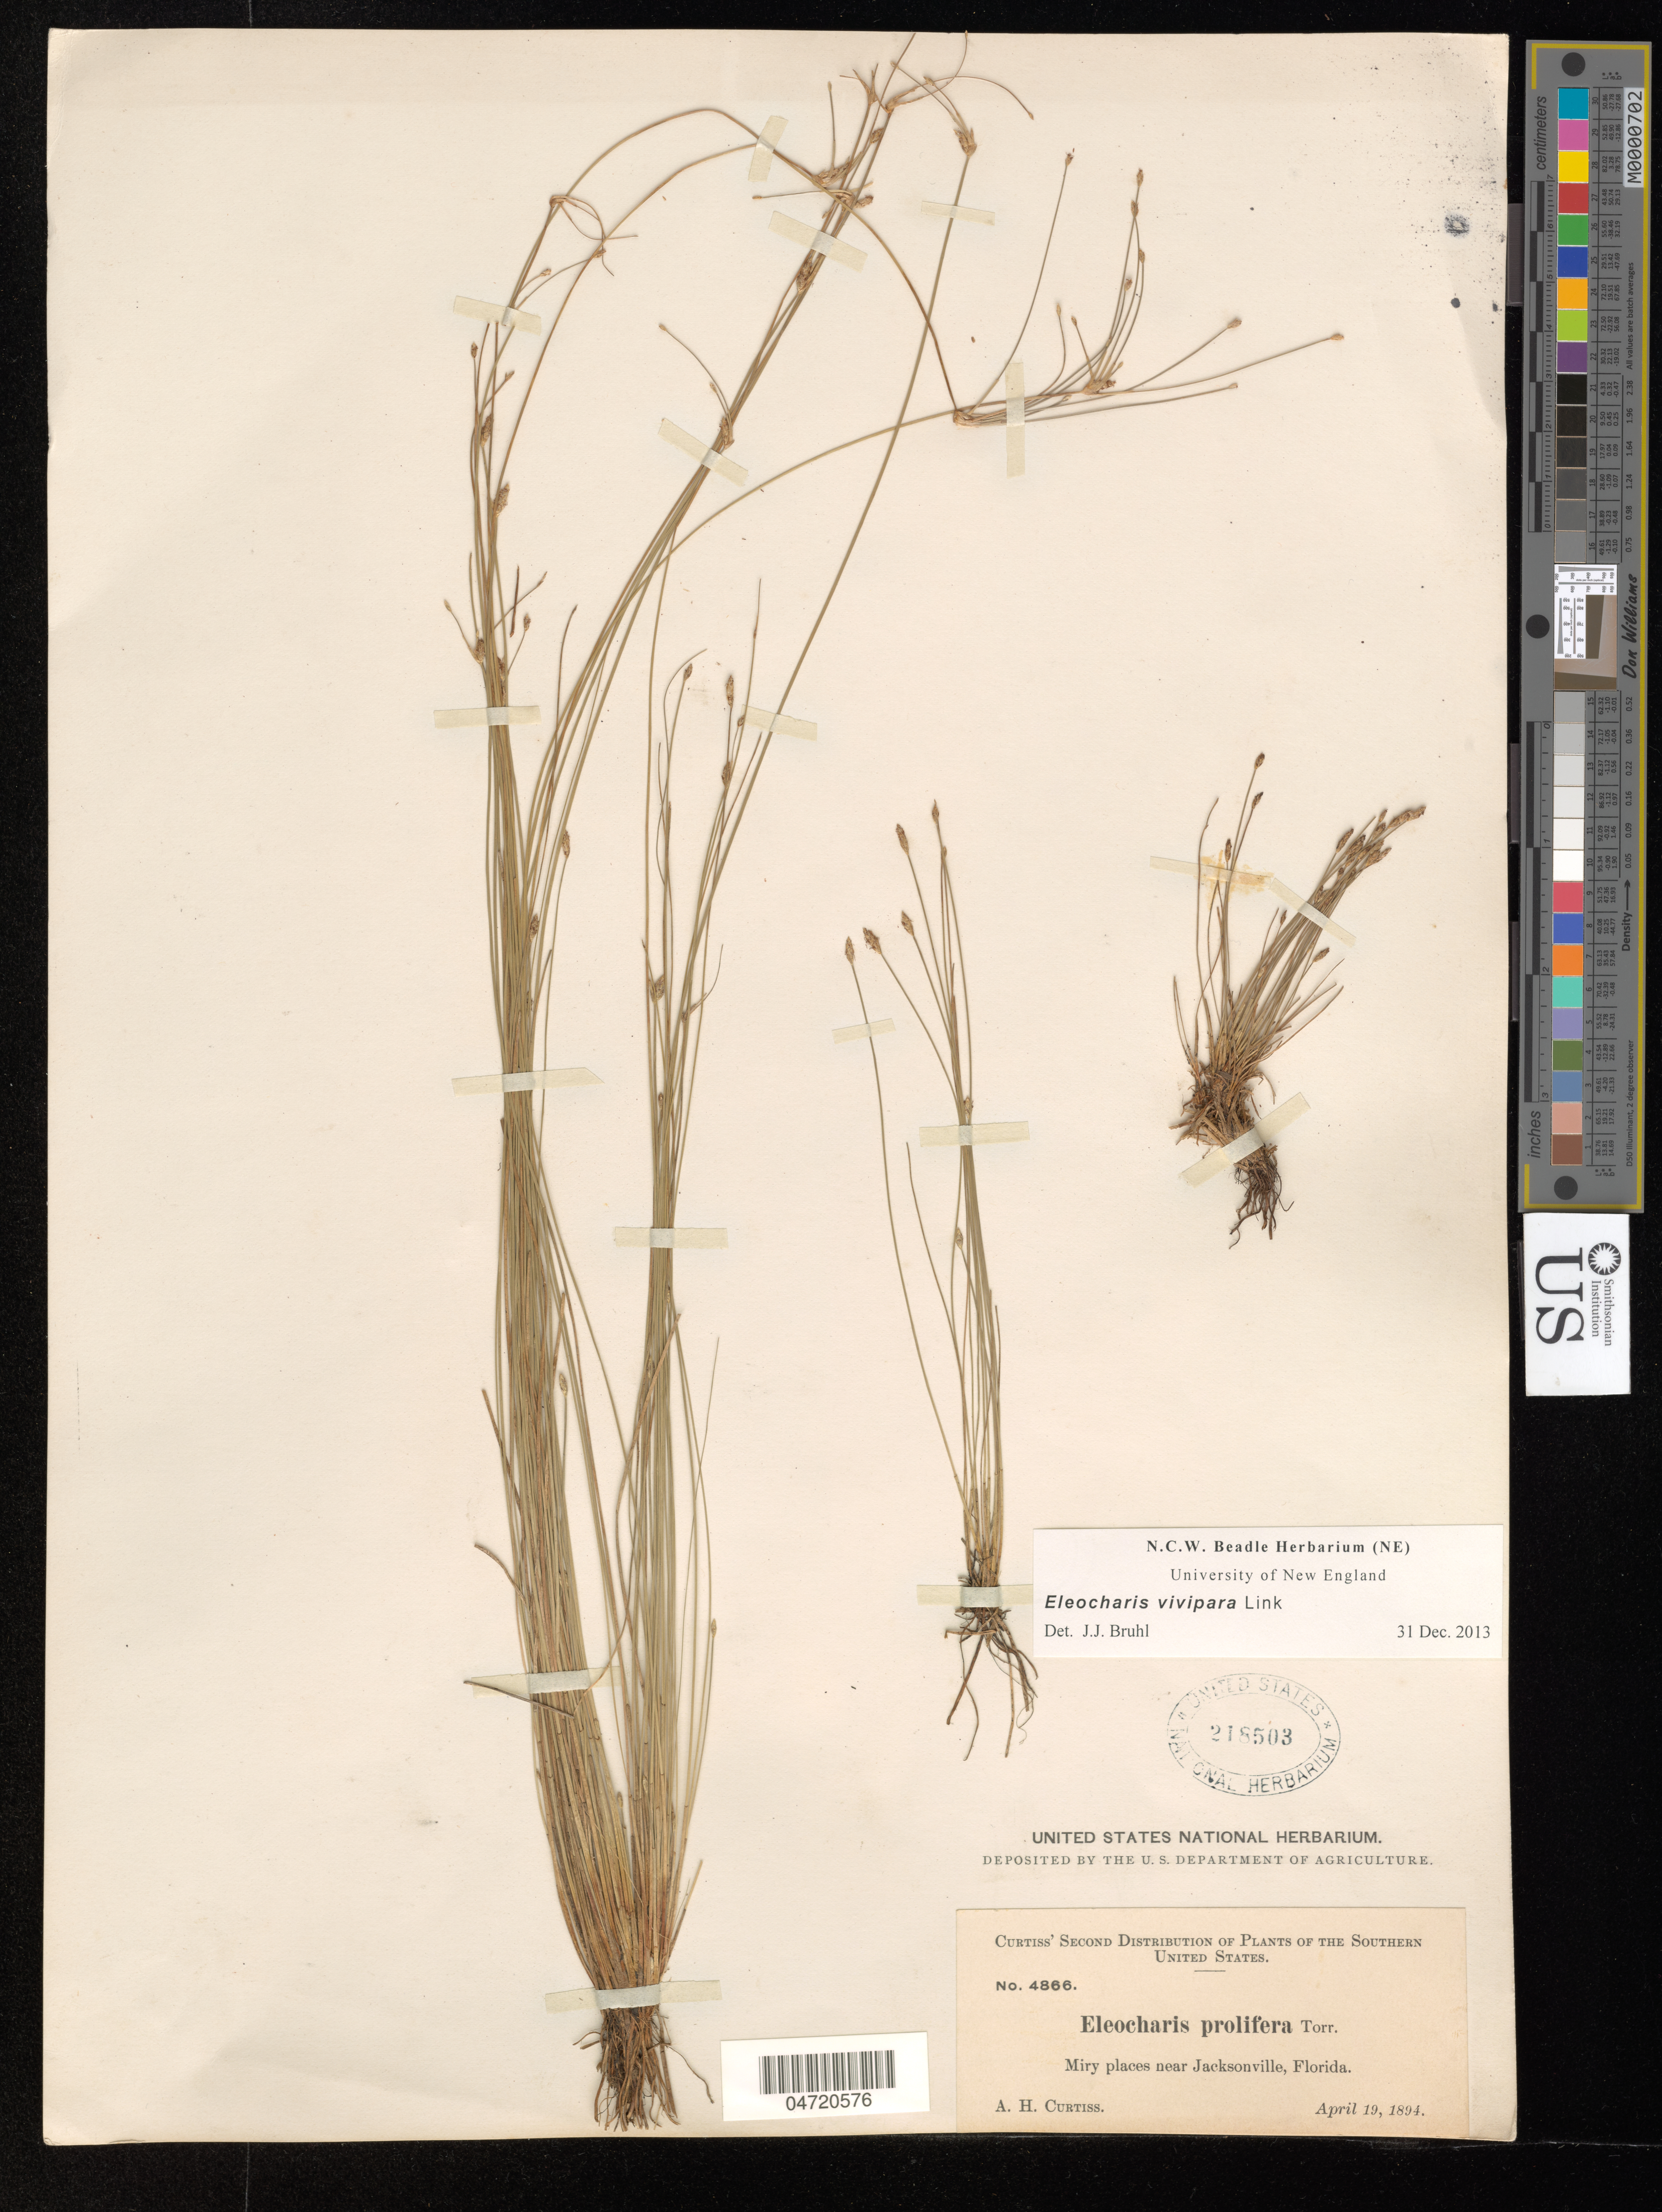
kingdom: Plantae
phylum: Tracheophyta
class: Liliopsida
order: Poales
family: Cyperaceae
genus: Eleocharis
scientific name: Eleocharis vivipara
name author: Link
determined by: Bruhl, J. J., (NE), University of New England (AUSTRALIA)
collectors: A. H. Curtiss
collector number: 4866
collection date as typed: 19 Apr 1894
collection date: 1894-04-19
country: United States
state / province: Florida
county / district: Duval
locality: Jacksonville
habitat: Miry places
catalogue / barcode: US 218503